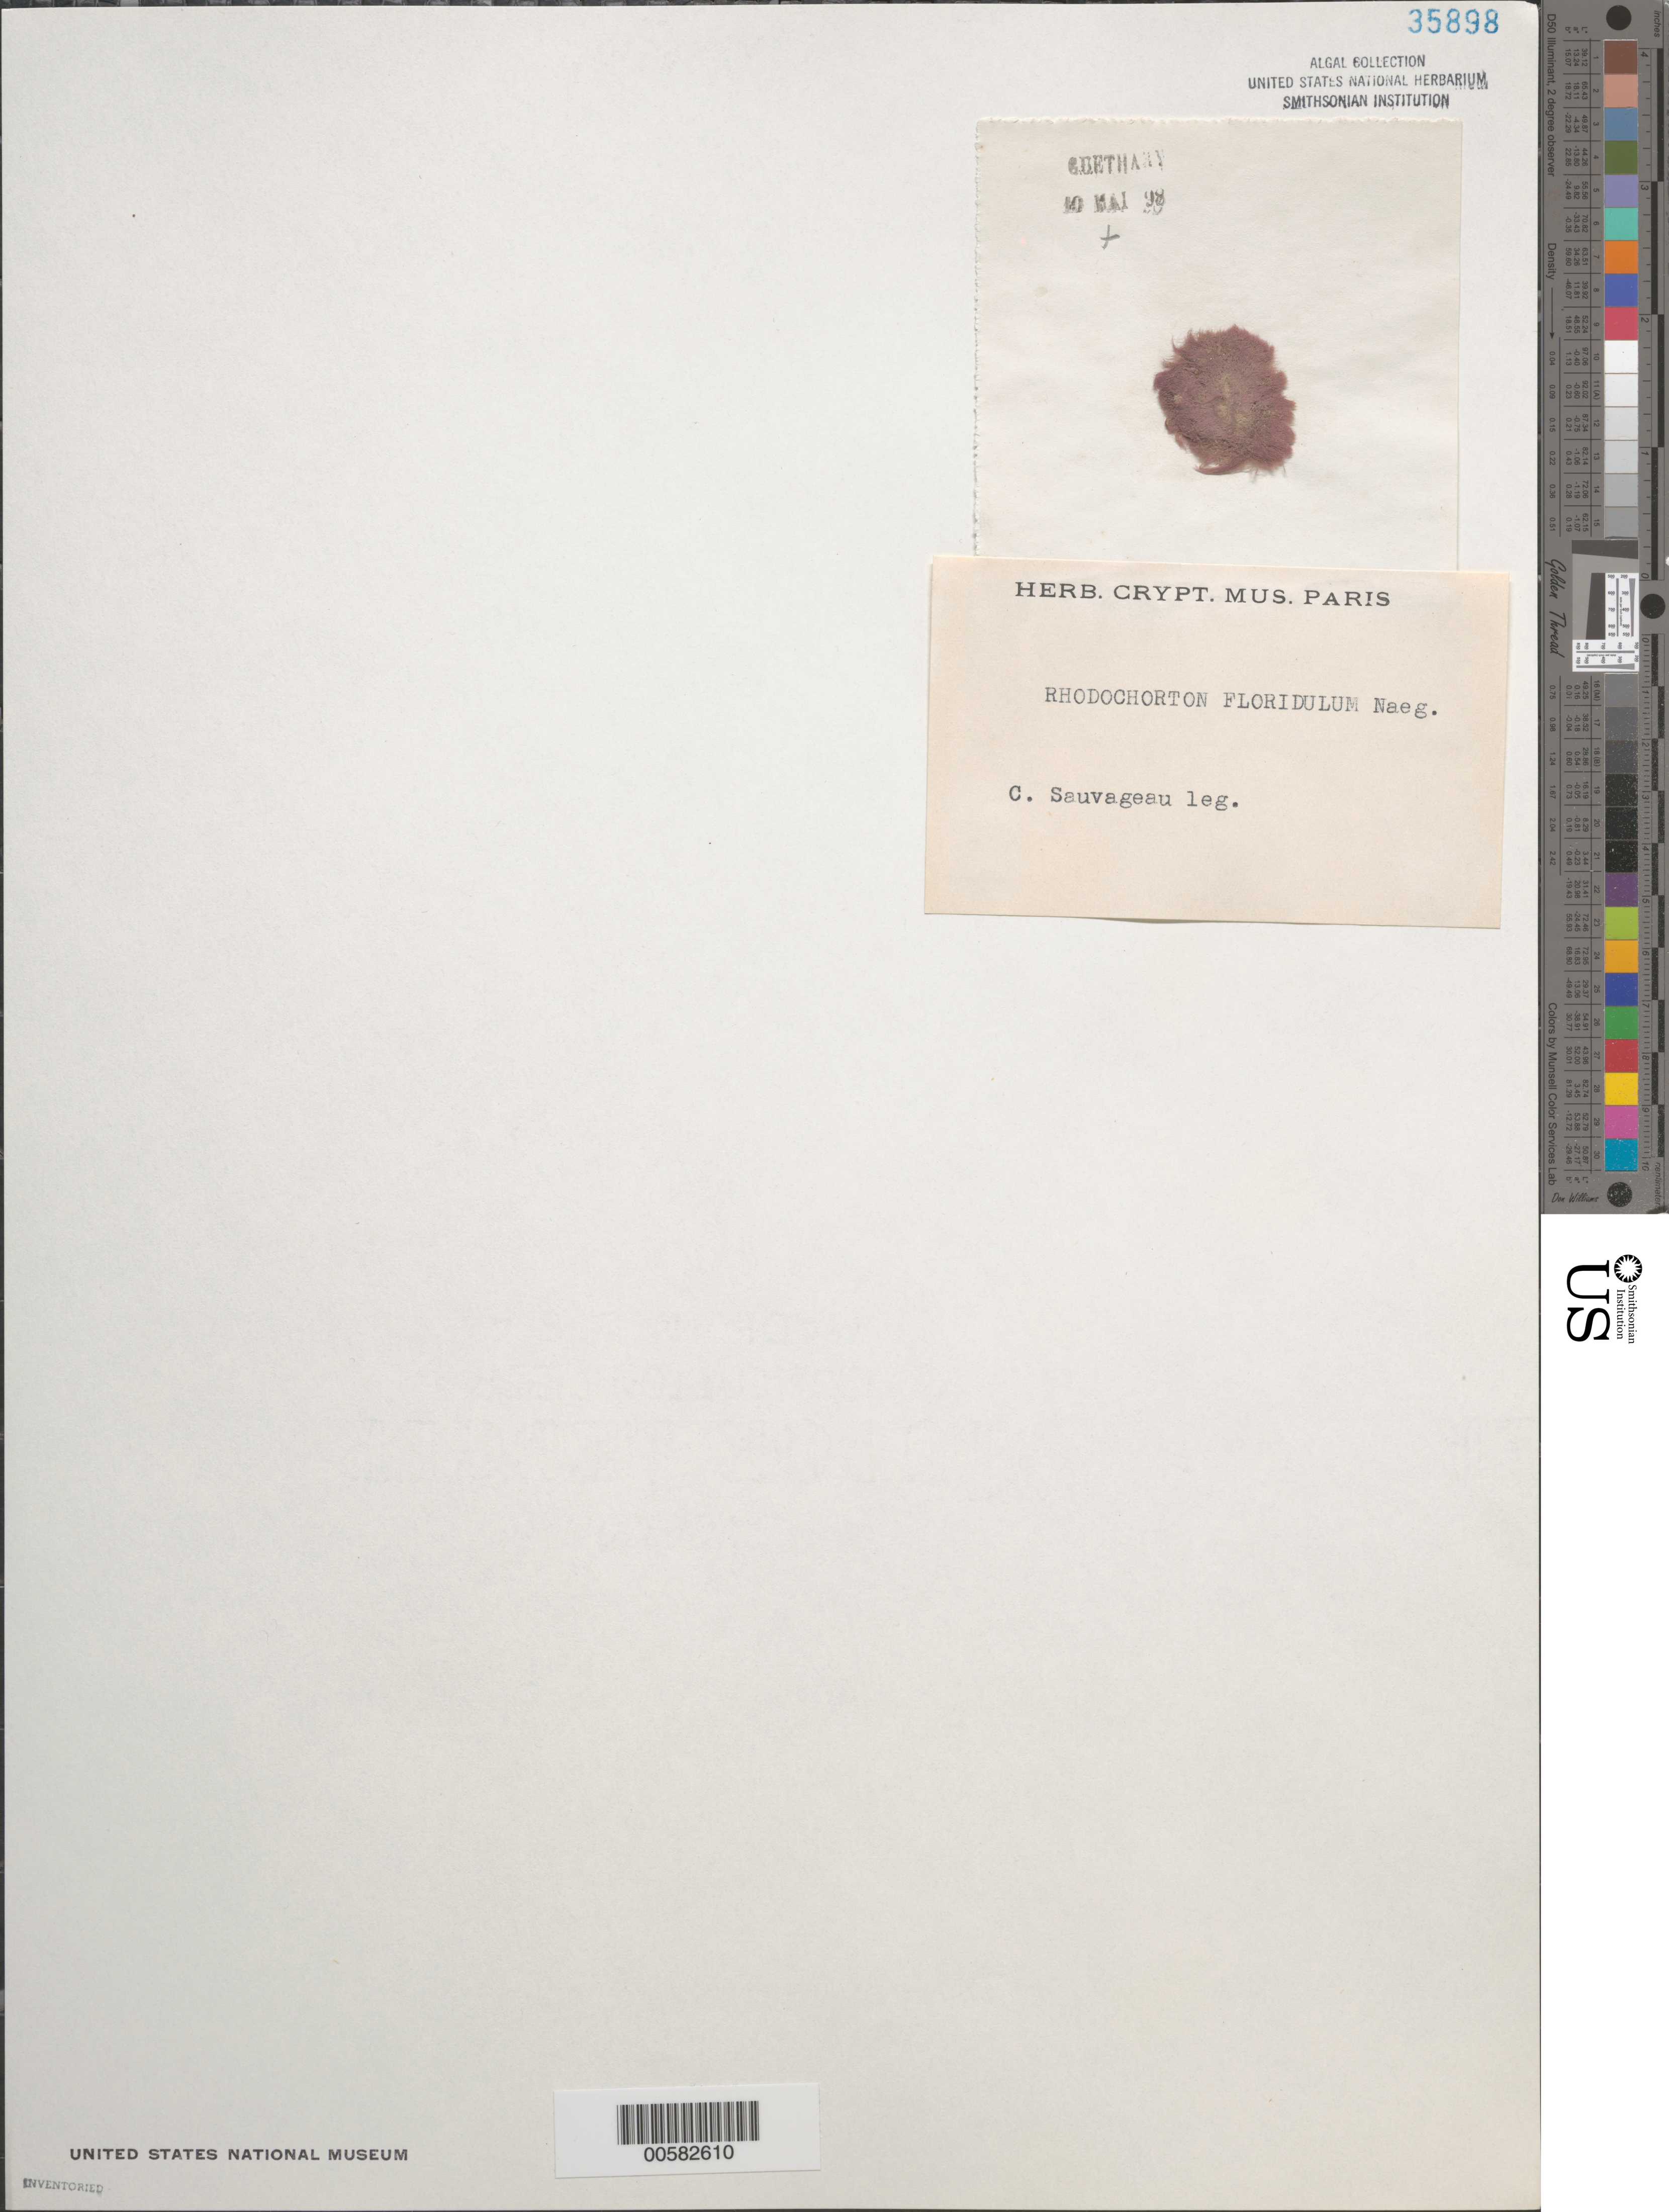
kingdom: Plantae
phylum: Rhodophyta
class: Florideophyceae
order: Palmariales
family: Rhodothamniellaceae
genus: Rhodothamniella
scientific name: Rhodothamniella floridula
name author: (Dillwyn) Feldmann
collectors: C. F. Sauvageau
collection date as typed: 10 May 1898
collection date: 1898-05-10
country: France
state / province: Nouvelle-Aquitaine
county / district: Pyrénées-Atlantiques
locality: Guethary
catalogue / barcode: US 35898